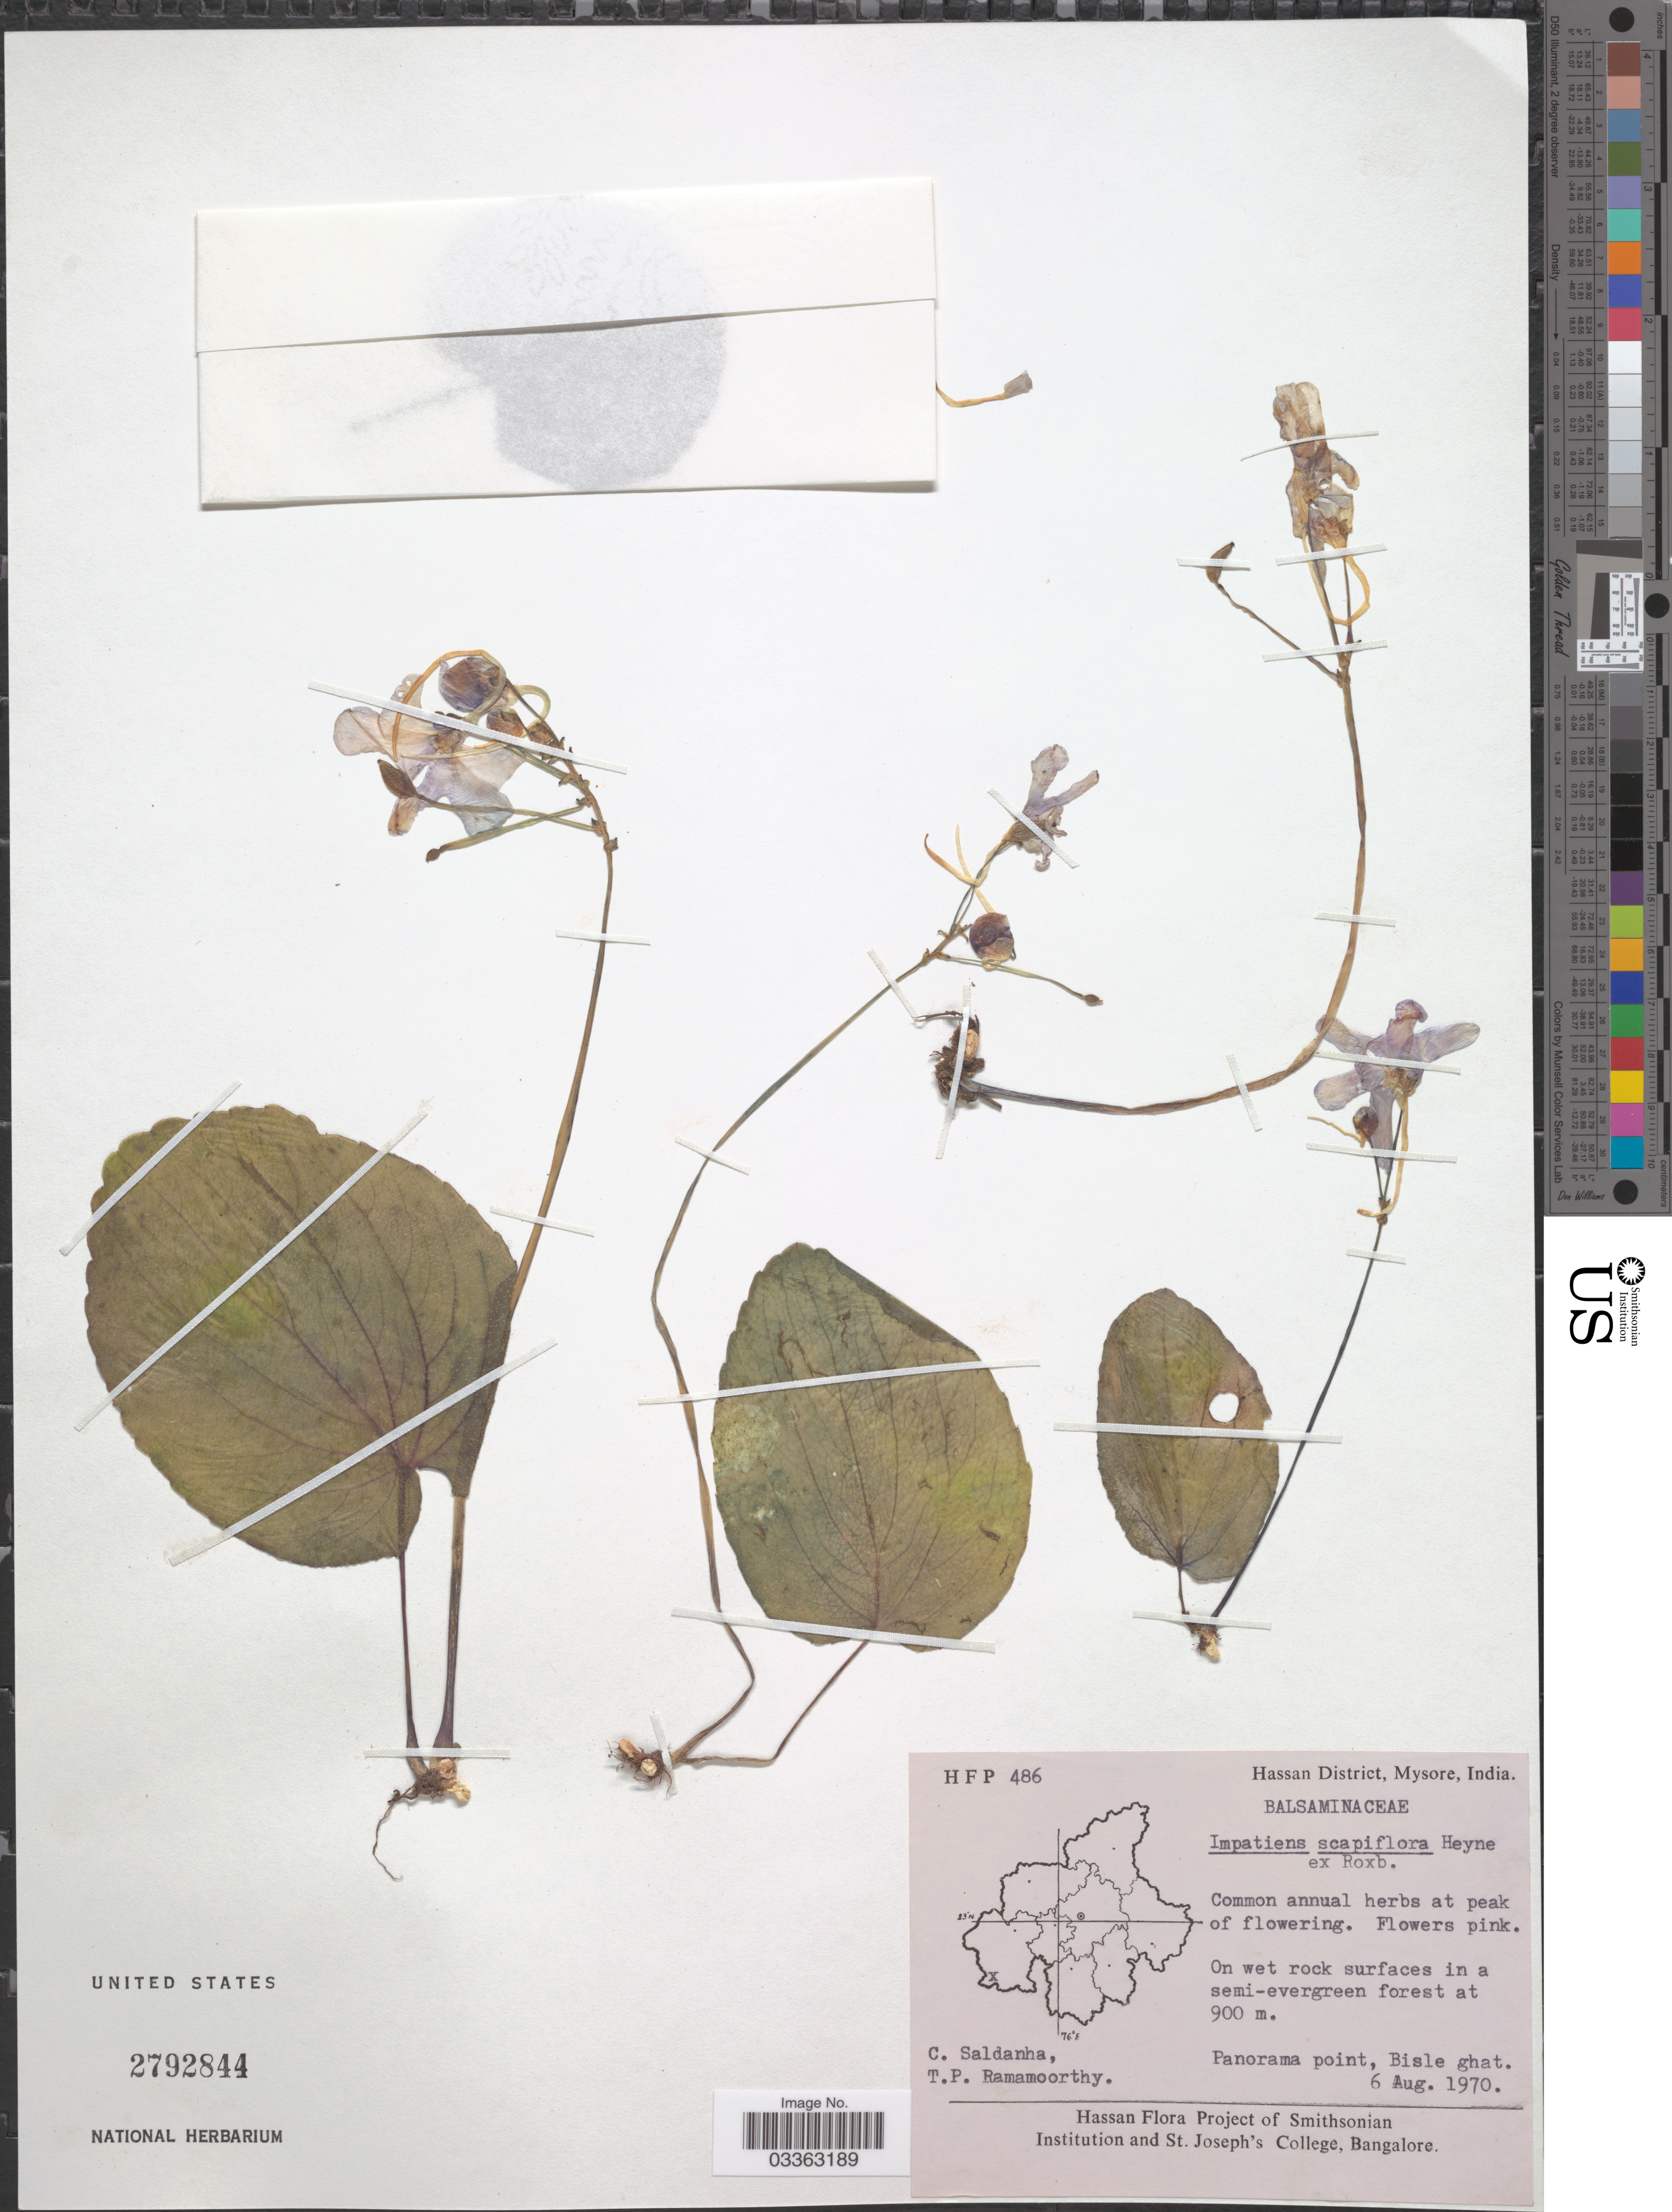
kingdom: Plantae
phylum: Tracheophyta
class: Magnoliopsida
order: Ericales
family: Balsaminaceae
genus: Impatiens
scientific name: Impatiens scapiflora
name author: B. Heyne ex Roxb.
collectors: C. Saldanha & T. P. Ramamoorthy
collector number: HFP 486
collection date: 1970-08-06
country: India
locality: Hassan District, Mysore. Panorama point, Bisle ghat.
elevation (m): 900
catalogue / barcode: US 2792844